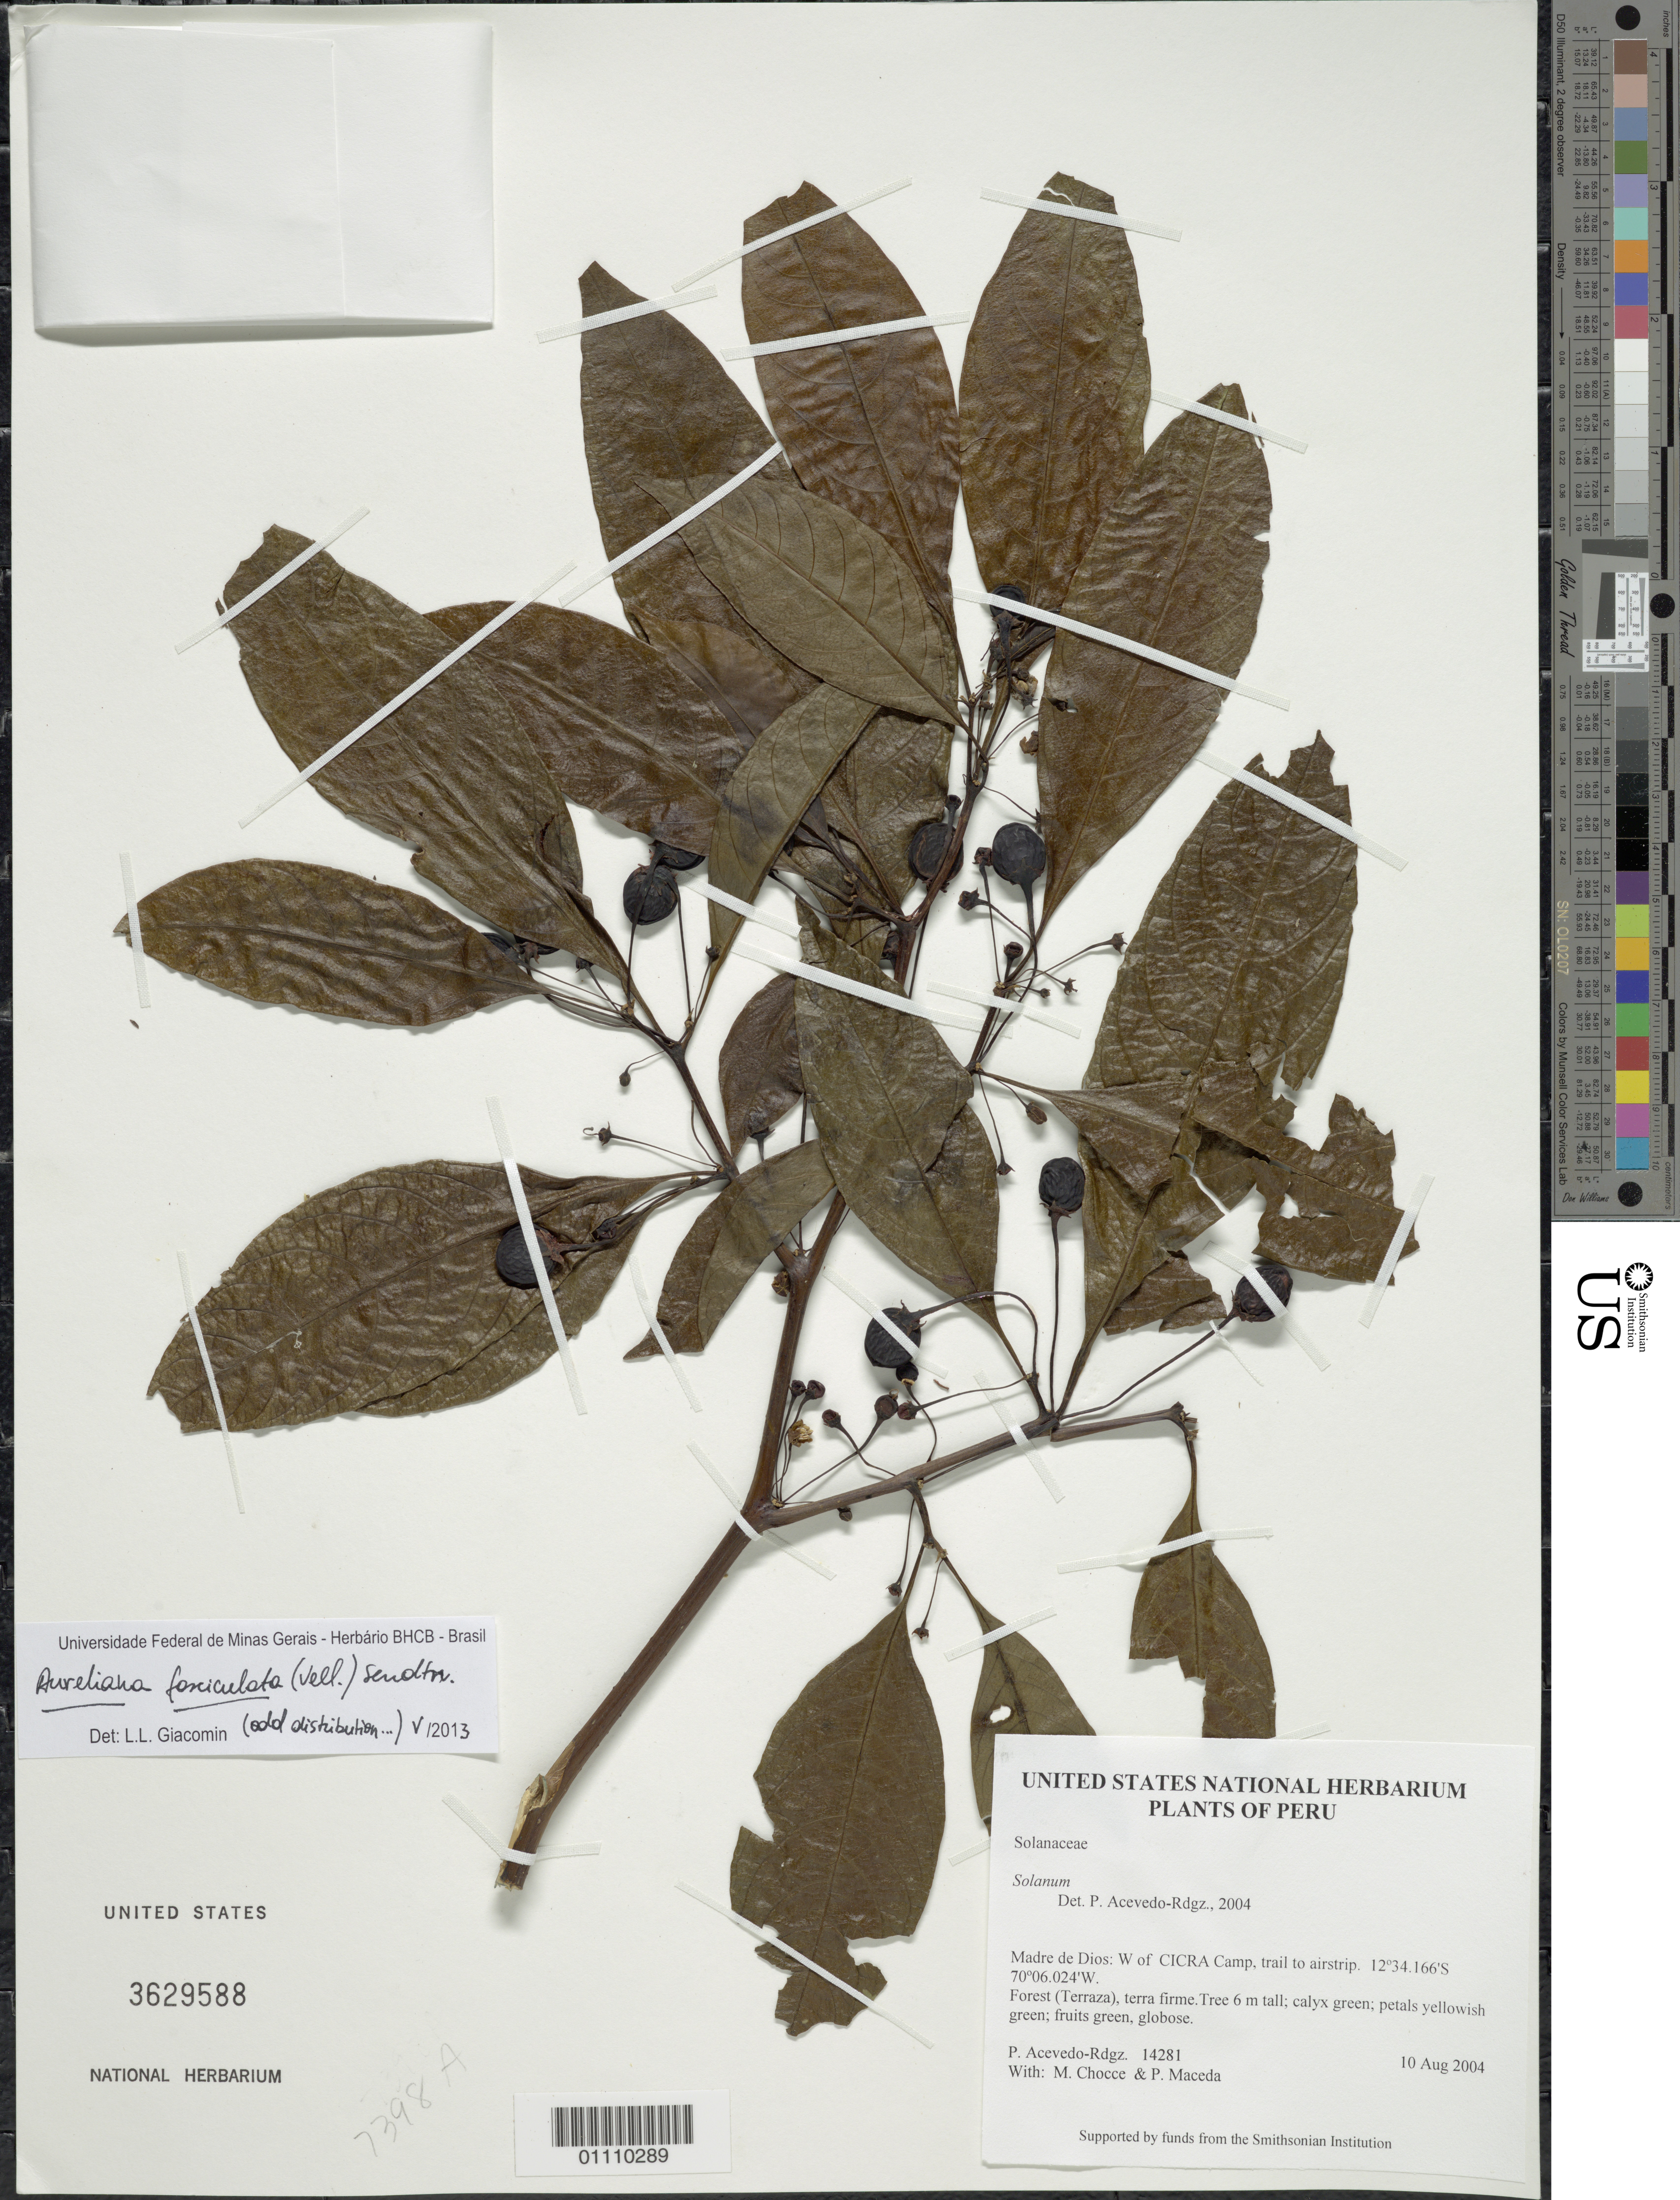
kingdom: Plantae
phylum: Tracheophyta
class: Magnoliopsida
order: Solanales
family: Solanaceae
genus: Aureliana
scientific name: Aureliana fasciculata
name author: (Vell.) Sendtn.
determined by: Giacomin, L. L., (BRAZIL)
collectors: P. Acevedo-Rodr., M. Chocce & P. Maceda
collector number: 14281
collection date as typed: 10 Aug 2004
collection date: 2004-08-10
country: Peru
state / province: Madre de Dios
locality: Madre de Dios: W of CICRA Camp, trail to airstrip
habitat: Forest (Terraza), terra firme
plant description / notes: K, MO, NY, P, US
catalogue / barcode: US 3629588